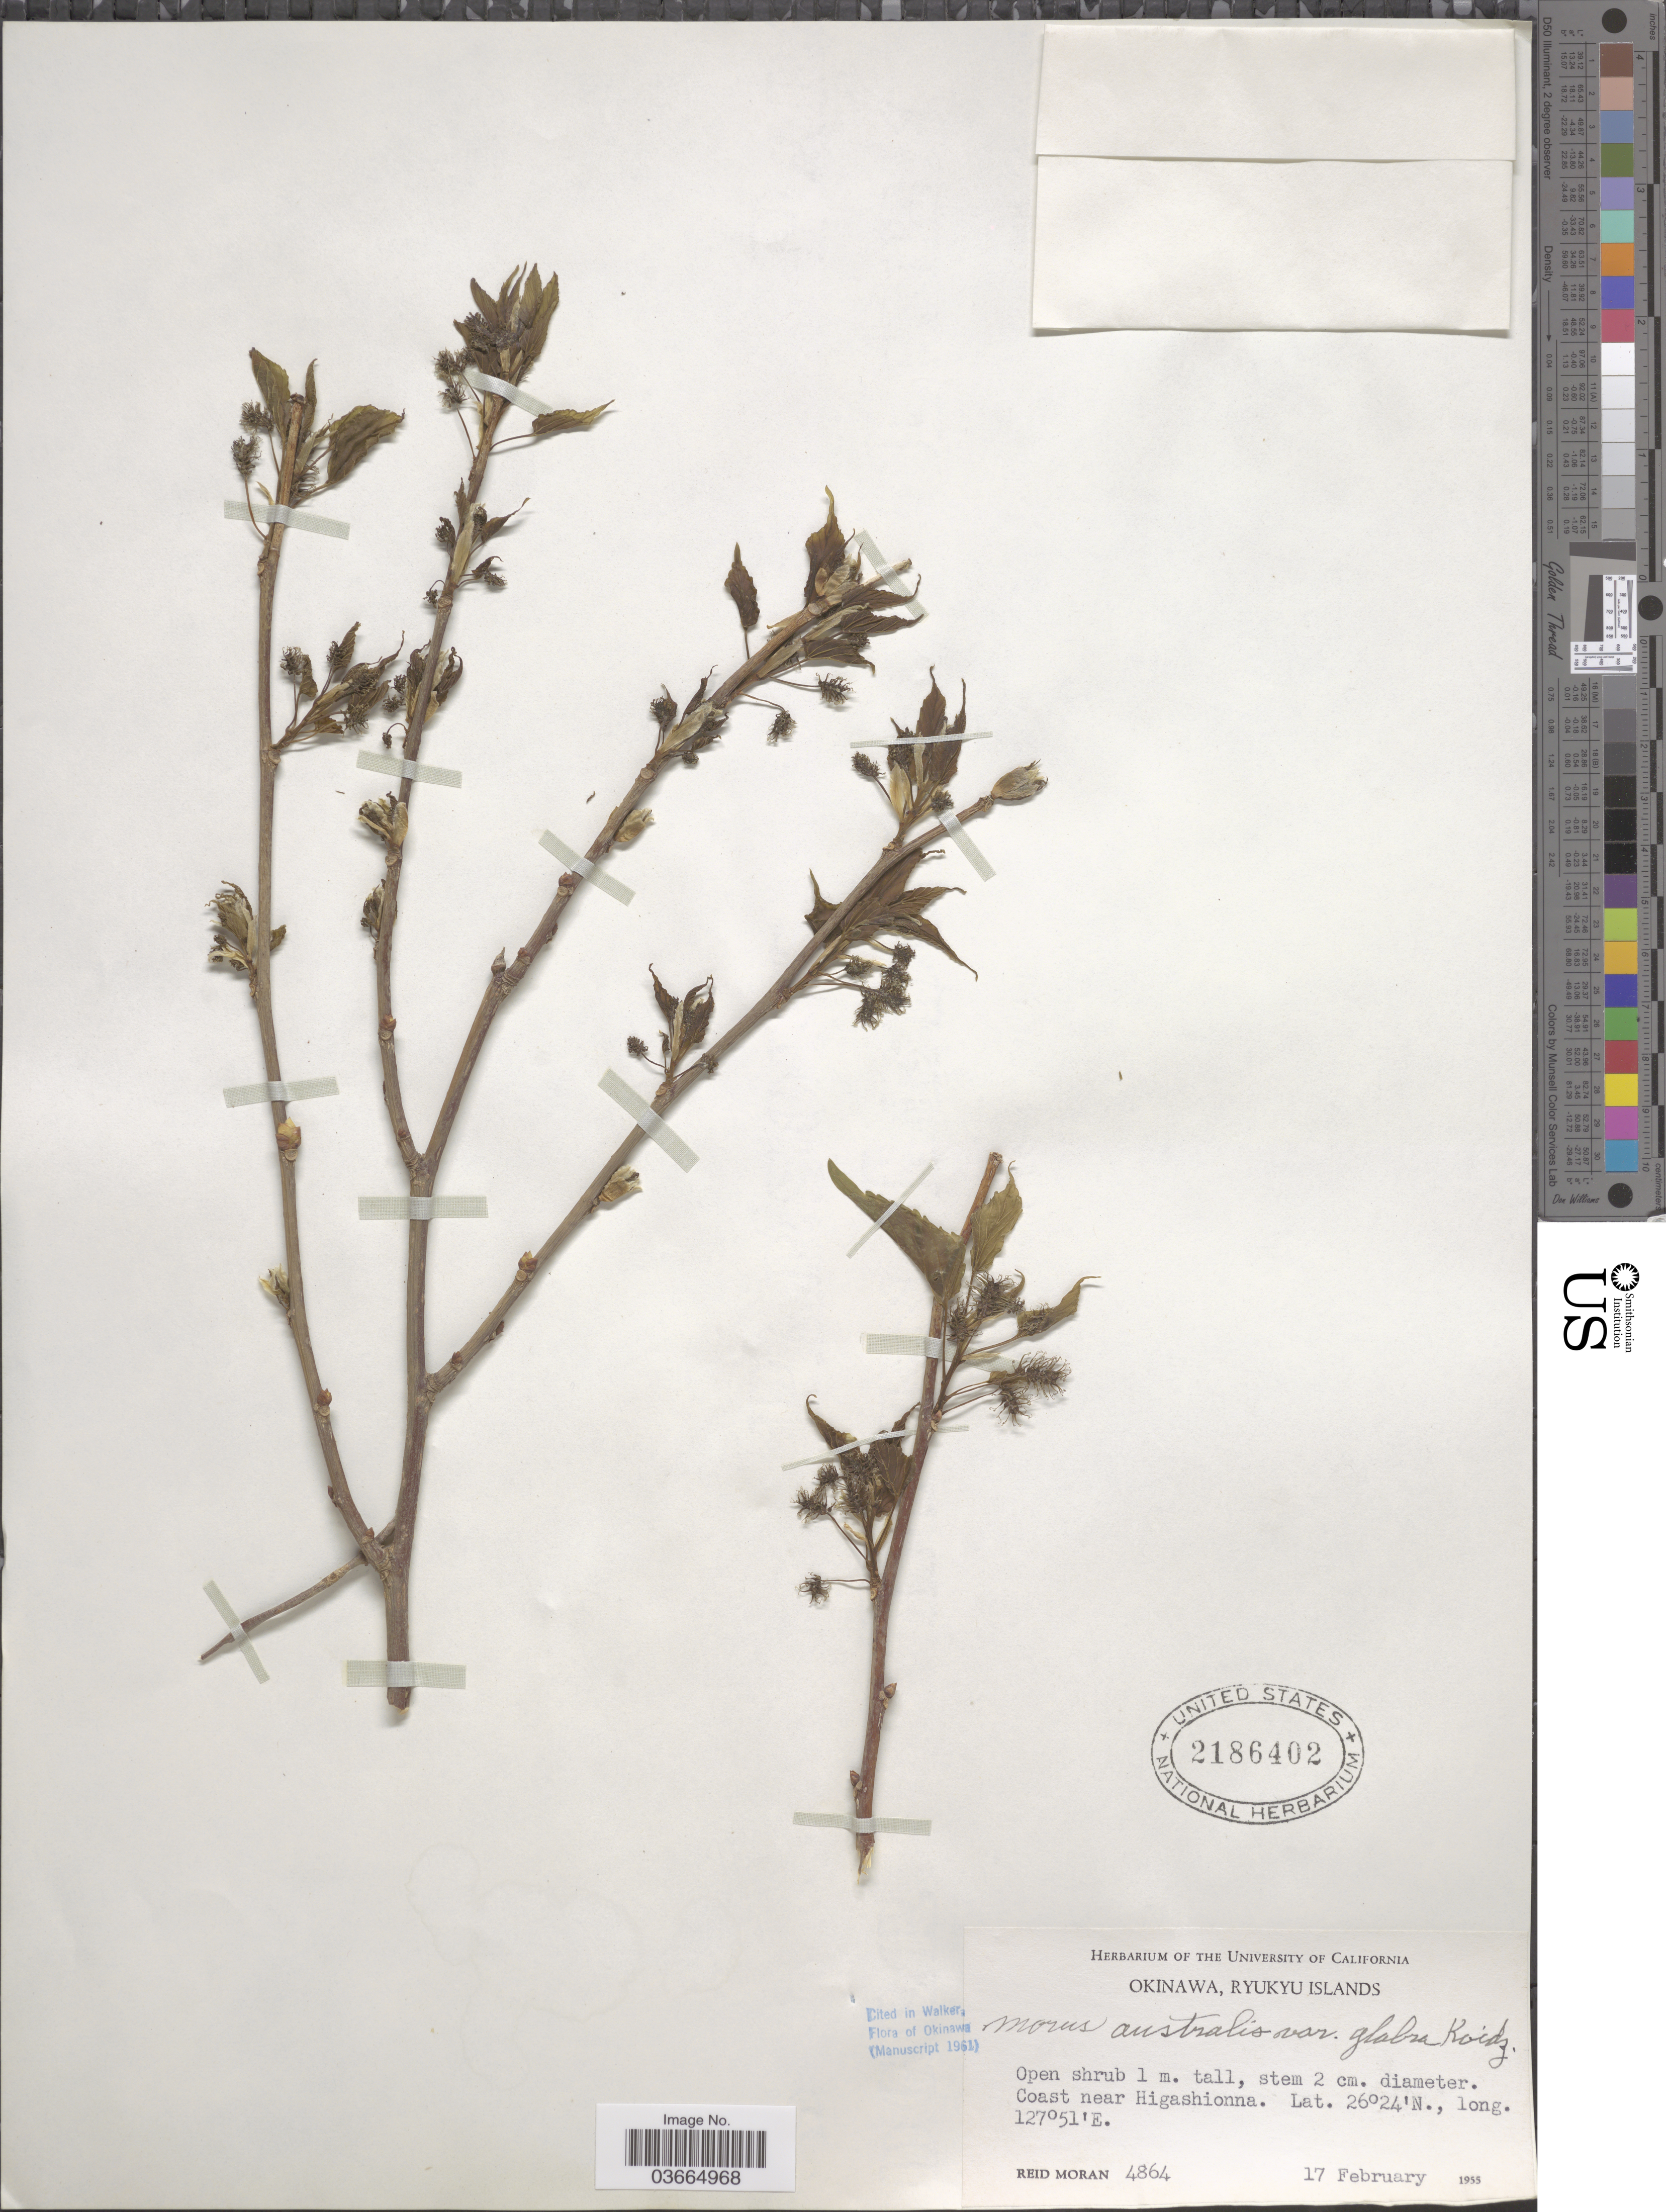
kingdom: Plantae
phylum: Tracheophyta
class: Magnoliopsida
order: Rosales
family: Moraceae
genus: Morus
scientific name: Morus australis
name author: Poir.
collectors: R. Moran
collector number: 4864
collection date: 1955-02-17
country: Japan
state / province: Okinawa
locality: Ryukyu Islands. Coast near Higashionna.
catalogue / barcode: US 2186402